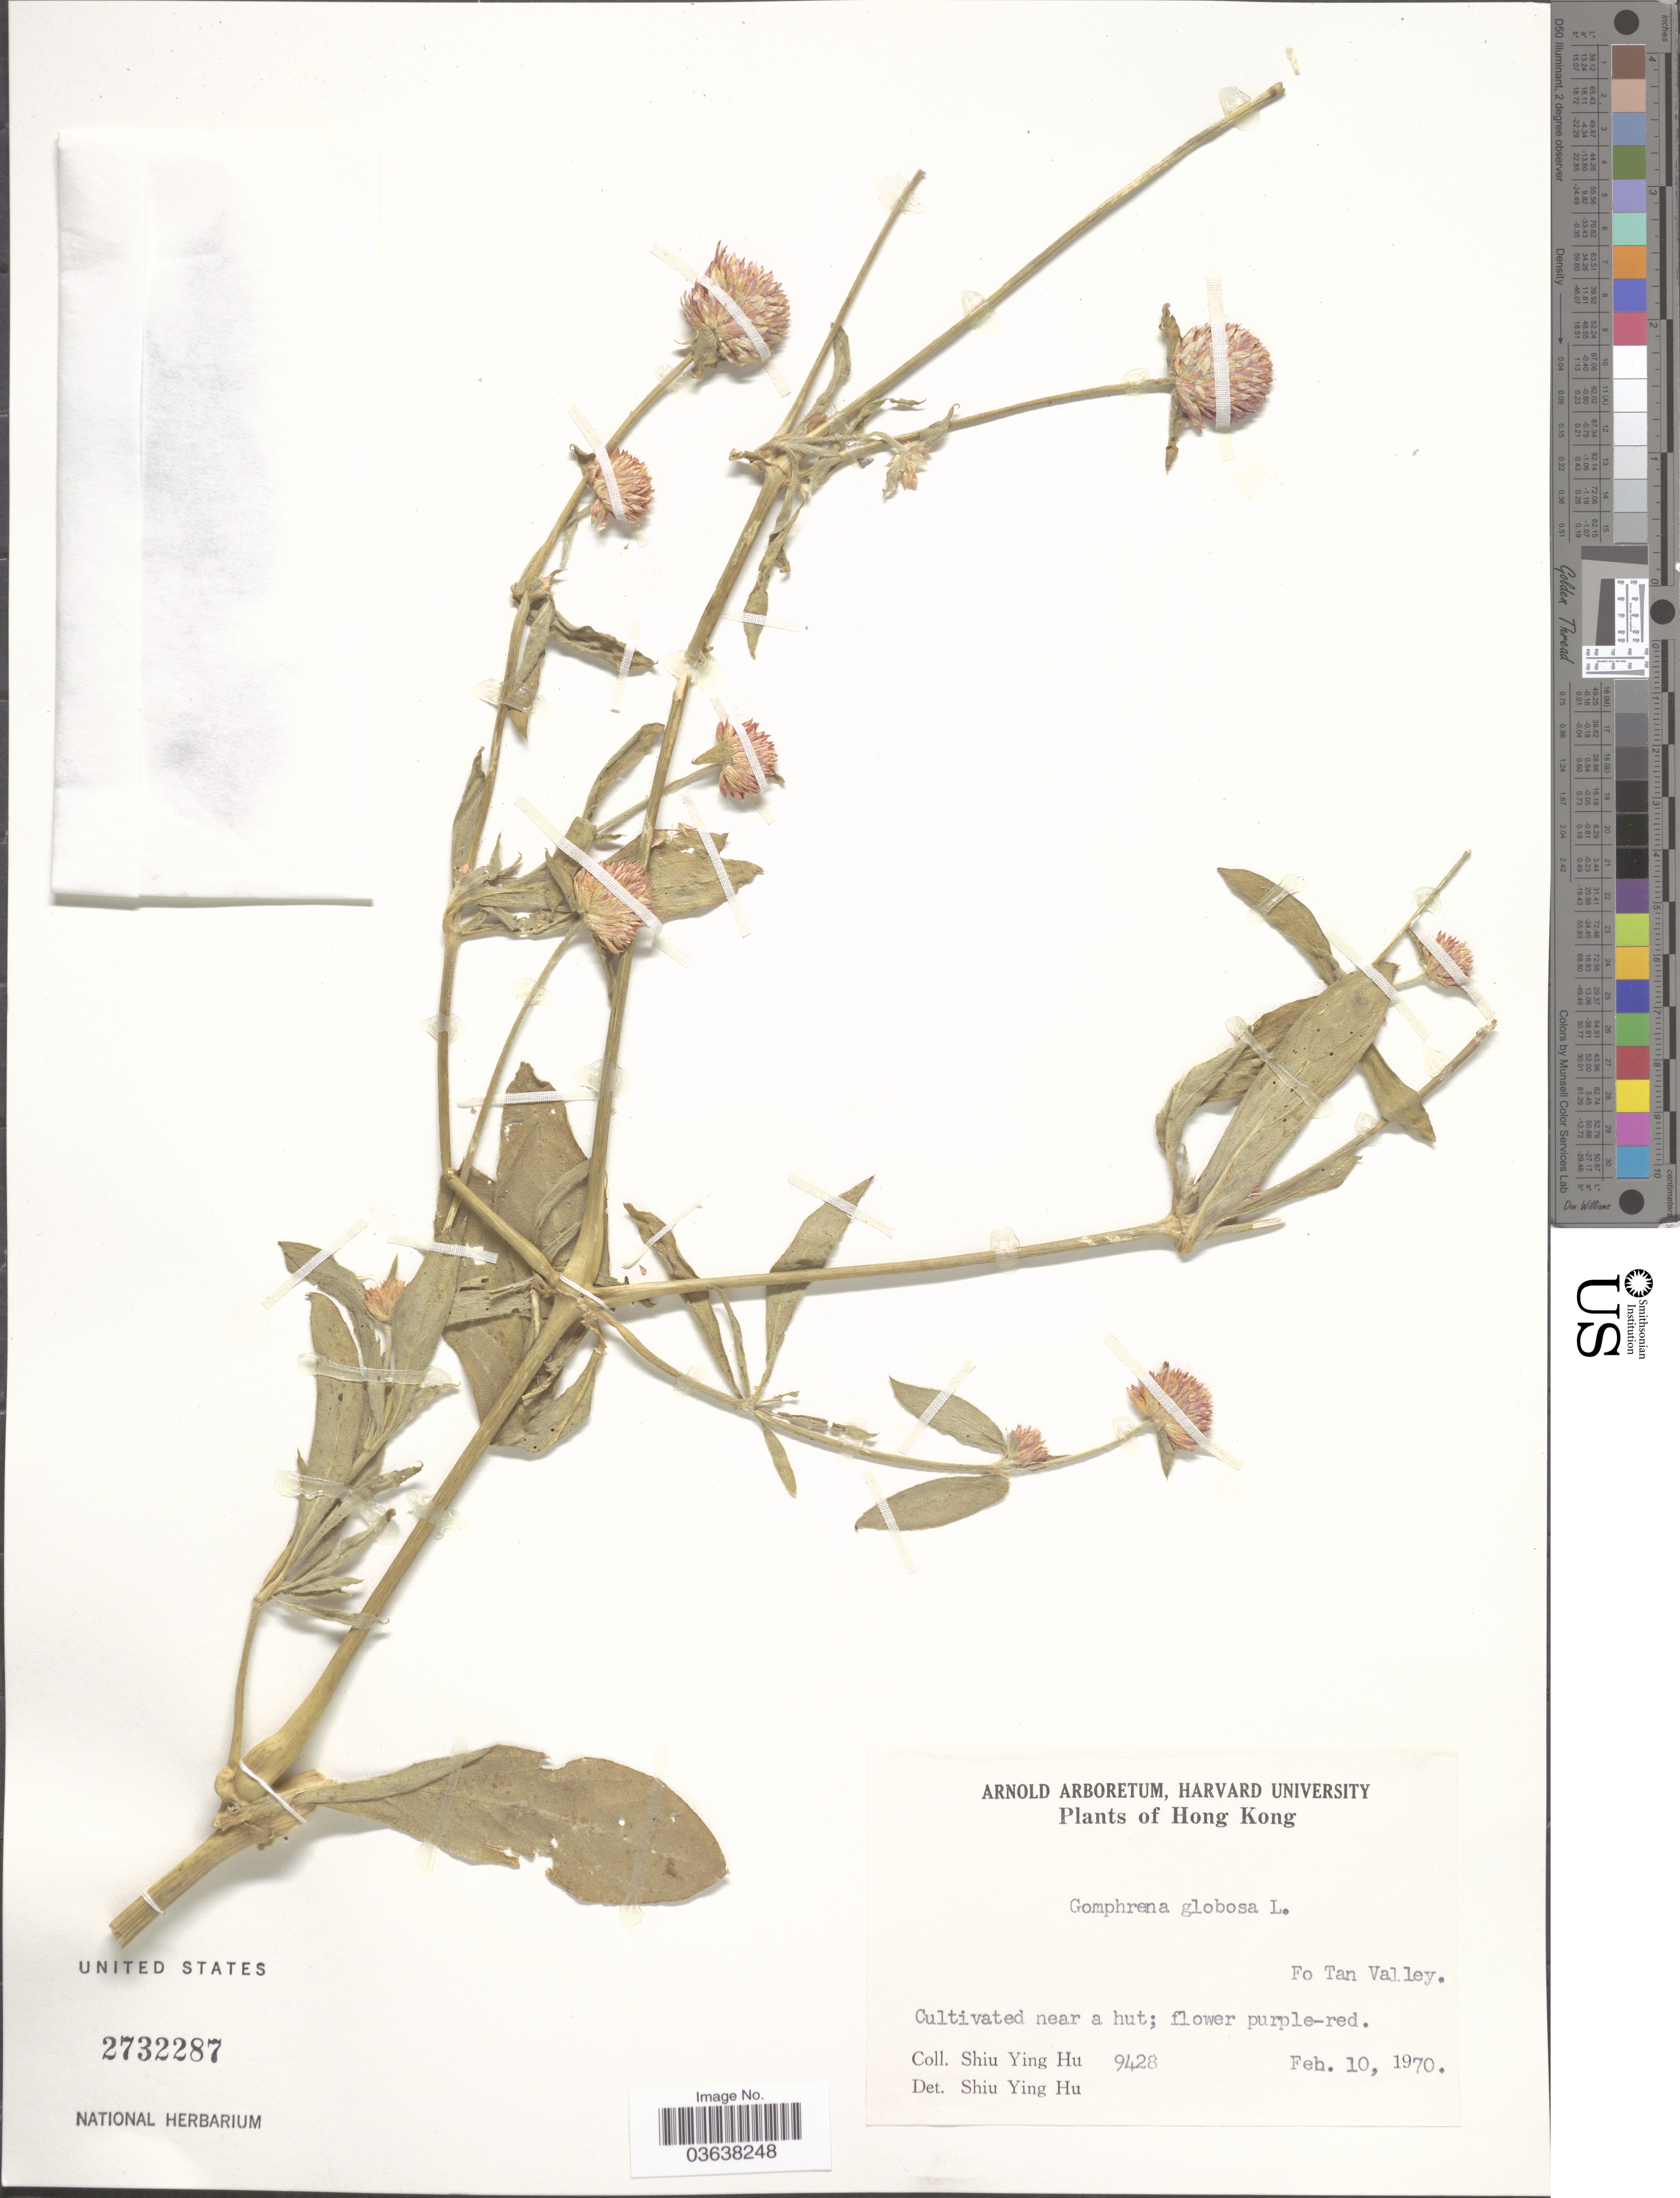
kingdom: Plantae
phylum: Tracheophyta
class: Magnoliopsida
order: Caryophyllales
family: Amaranthaceae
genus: Gomphrena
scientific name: Gomphrena globosa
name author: L.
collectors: S. Y. Hu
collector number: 9428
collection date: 1970-02-10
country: China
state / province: Hong Kong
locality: Fo Tan Valley. Near a hut.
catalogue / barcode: US 2732287